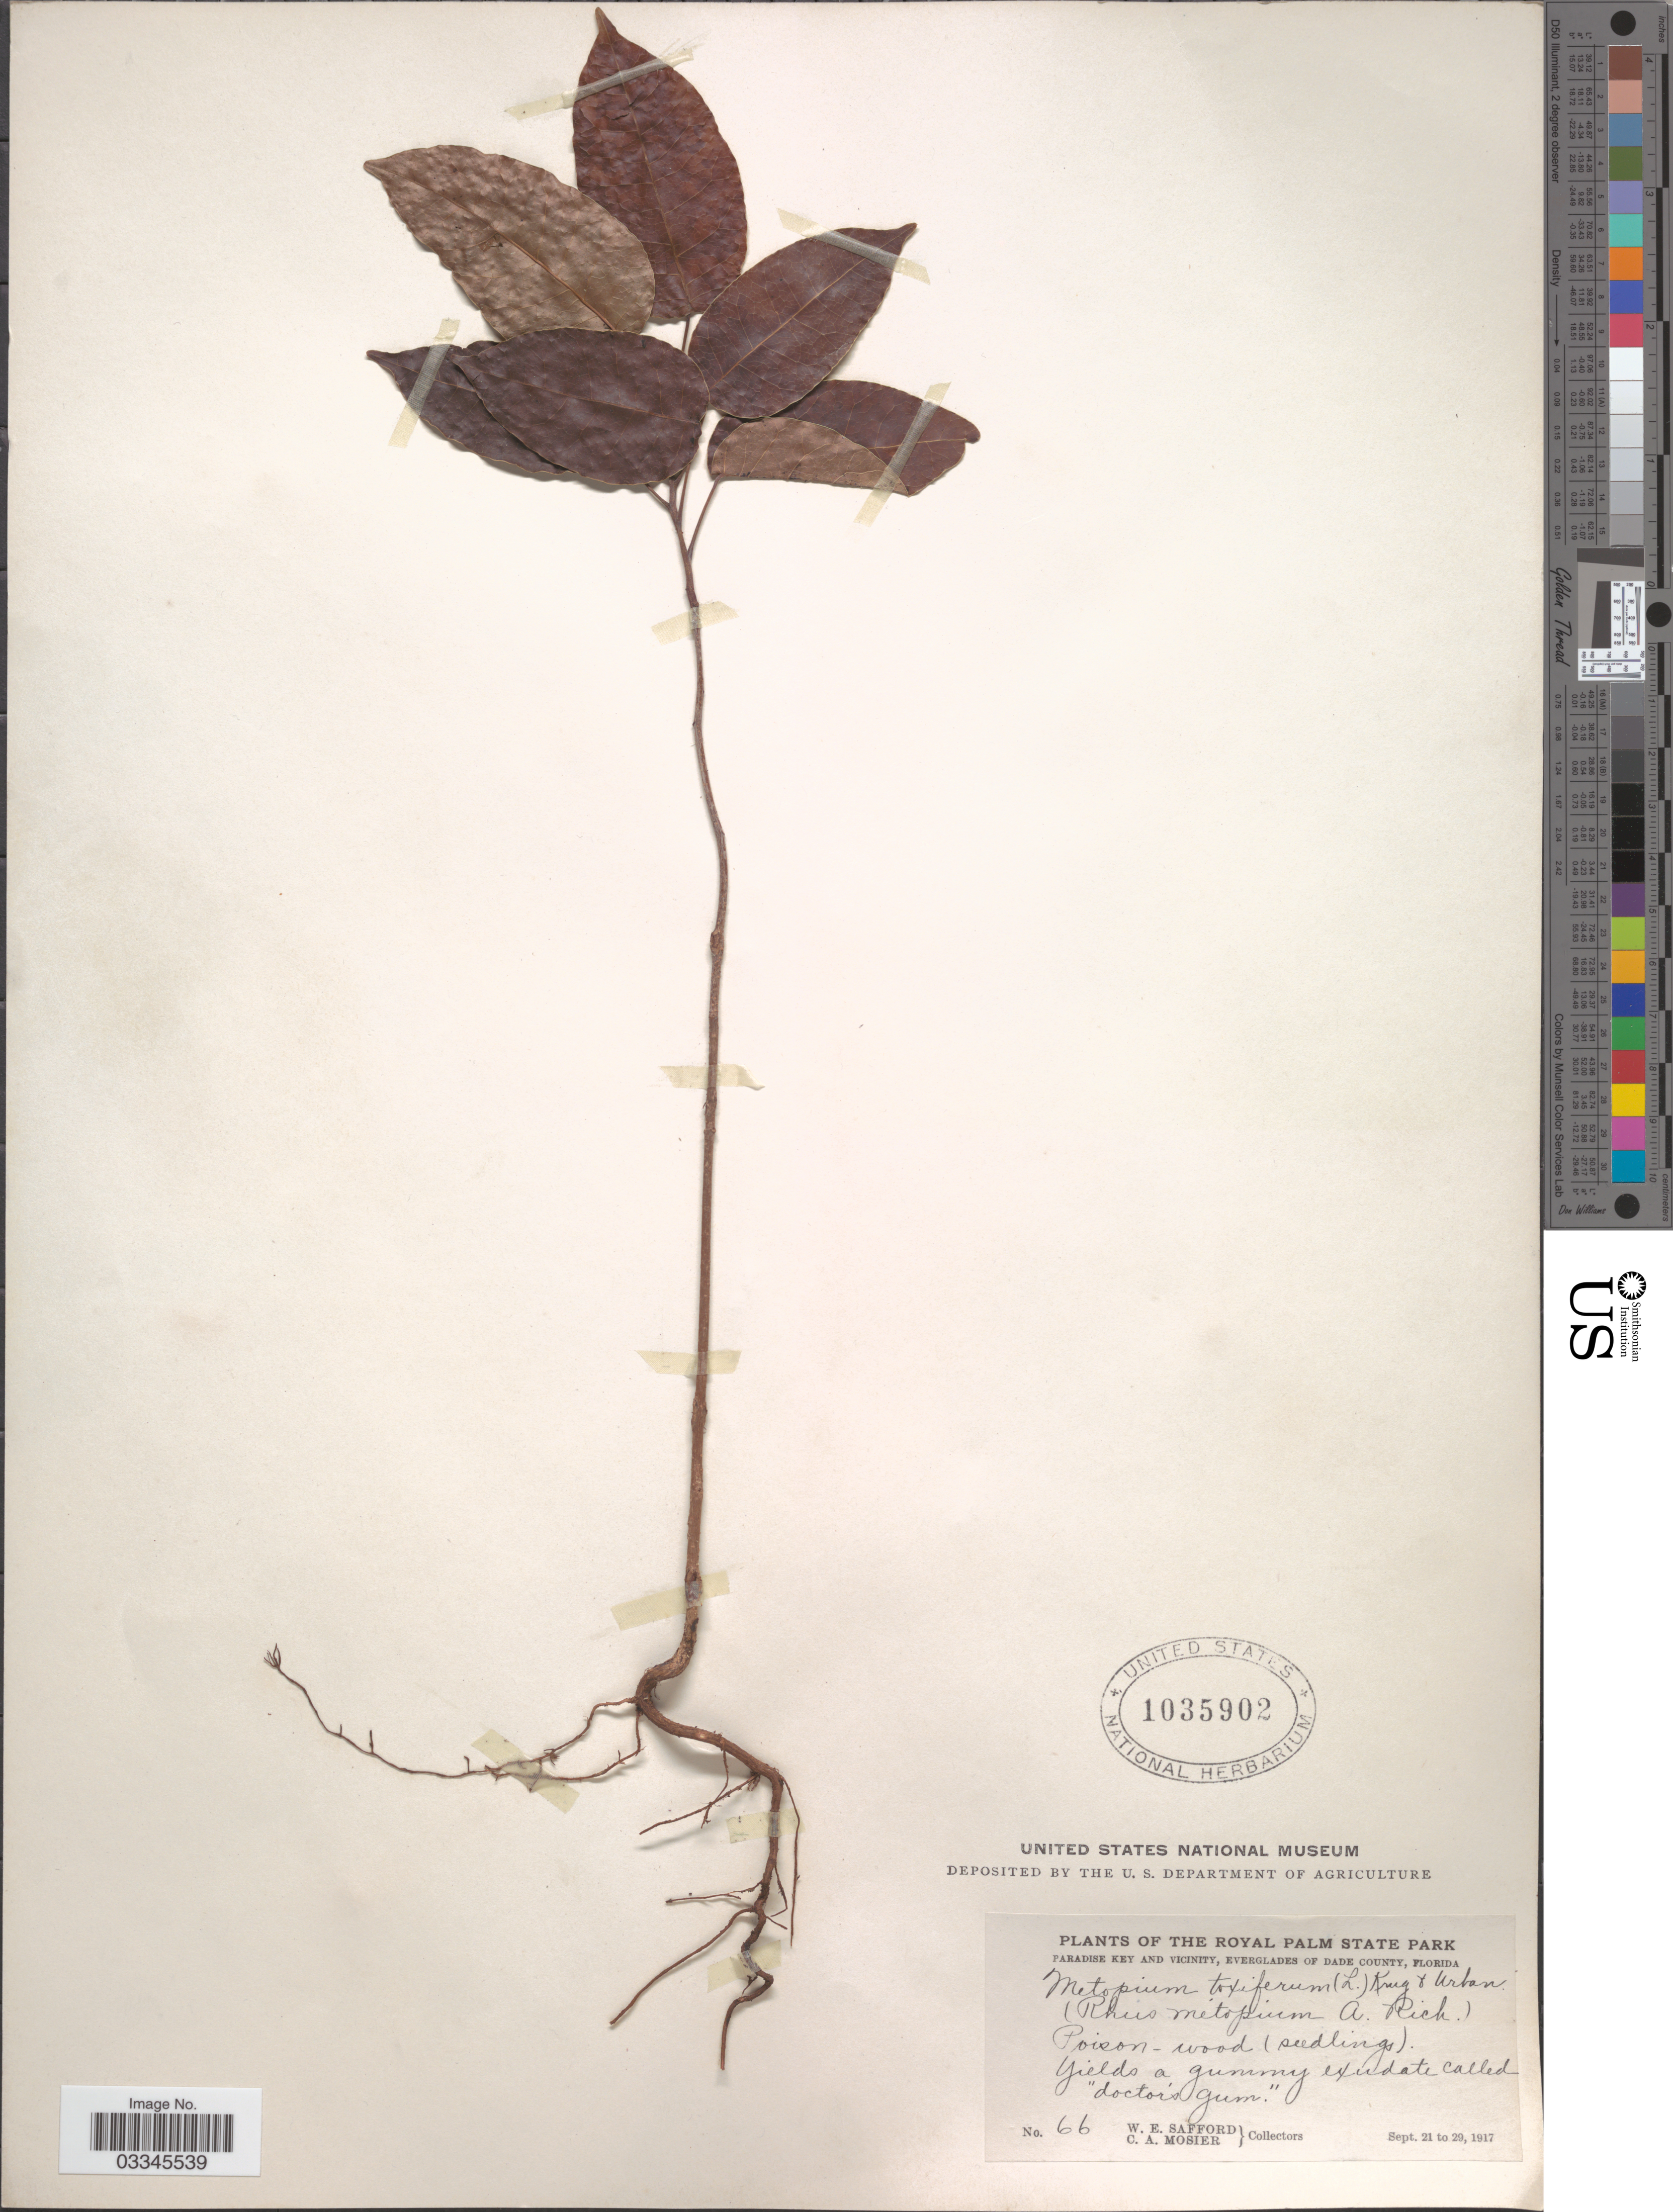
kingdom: Plantae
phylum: Tracheophyta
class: Magnoliopsida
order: Sapindales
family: Anacardiaceae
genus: Metopium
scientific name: Metopium toxiferum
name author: (L.) Krug & Urb.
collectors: W. E. Safford & C. A. Mosier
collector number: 66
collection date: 1917-09-21/1917-09-29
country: United States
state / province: Florida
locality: The Royal Palm State Park. Paradise Key and vicinity, Everglades of Dade County.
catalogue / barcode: US 1035902